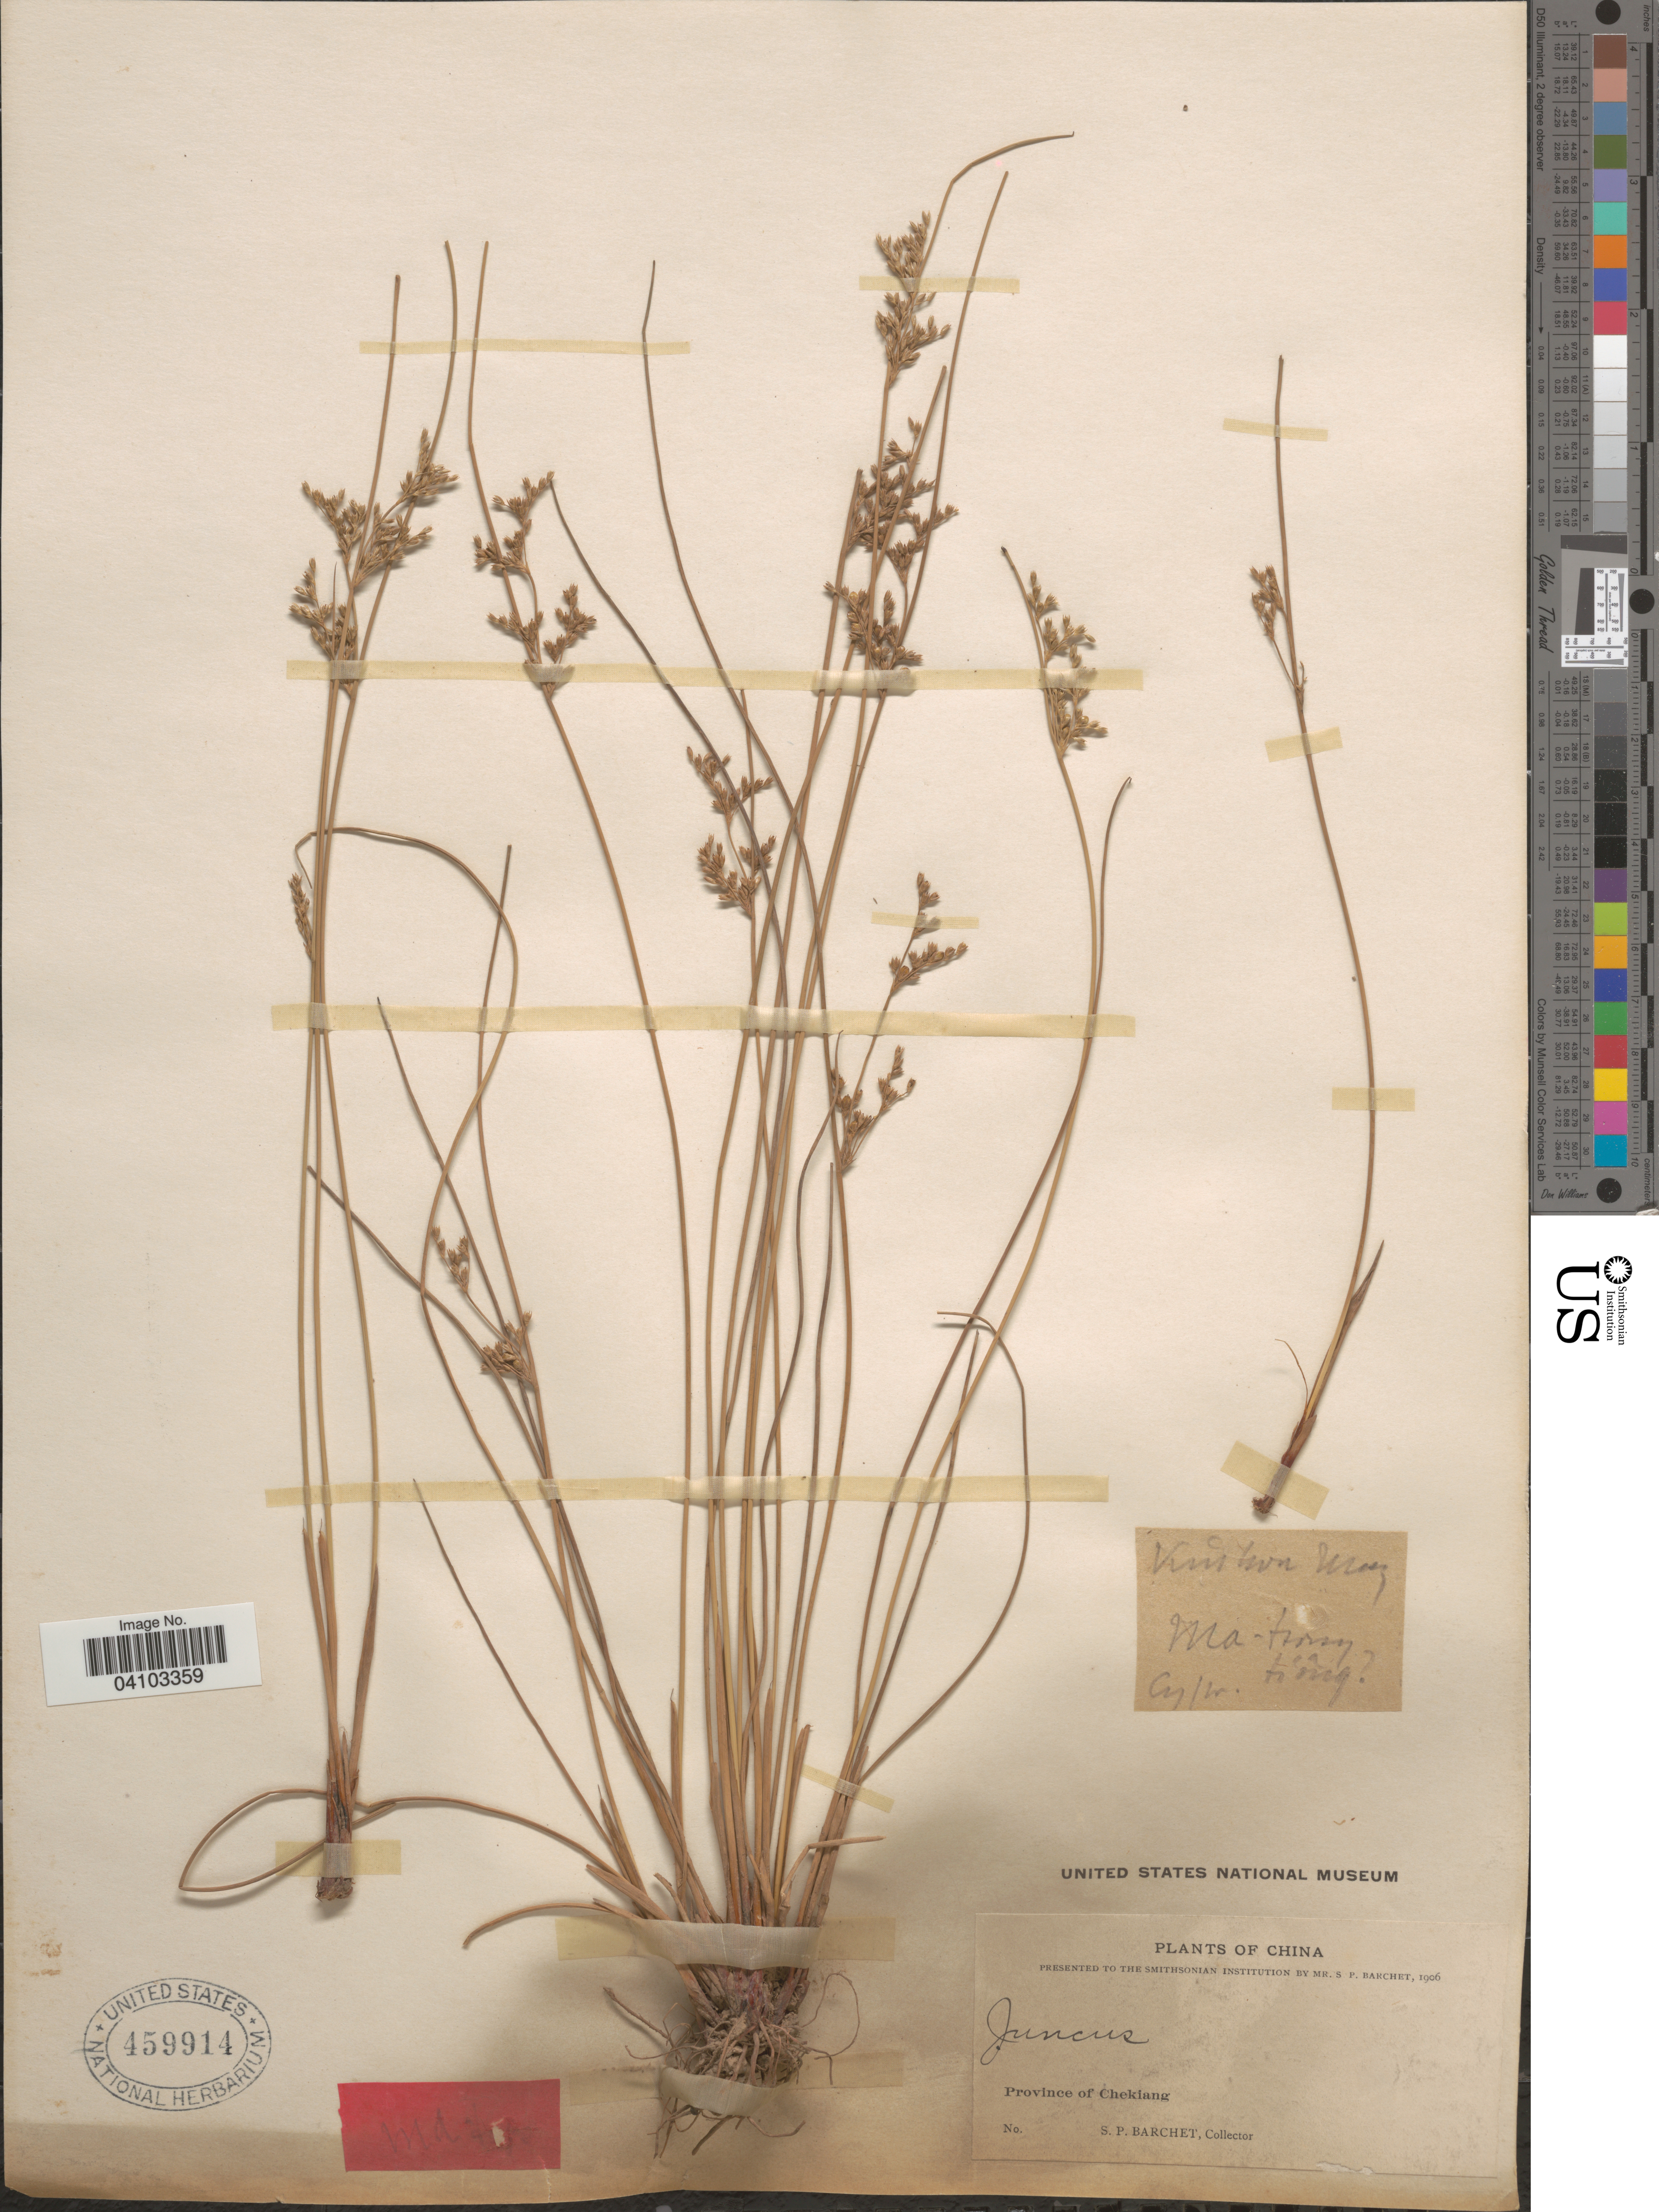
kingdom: Plantae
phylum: Tracheophyta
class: Liliopsida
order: Poales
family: Juncaceae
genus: Juncus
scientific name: Juncus sp.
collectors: S. P. Barchet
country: China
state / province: Zhejiang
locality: Province of Chekiang.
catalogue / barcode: US 459914